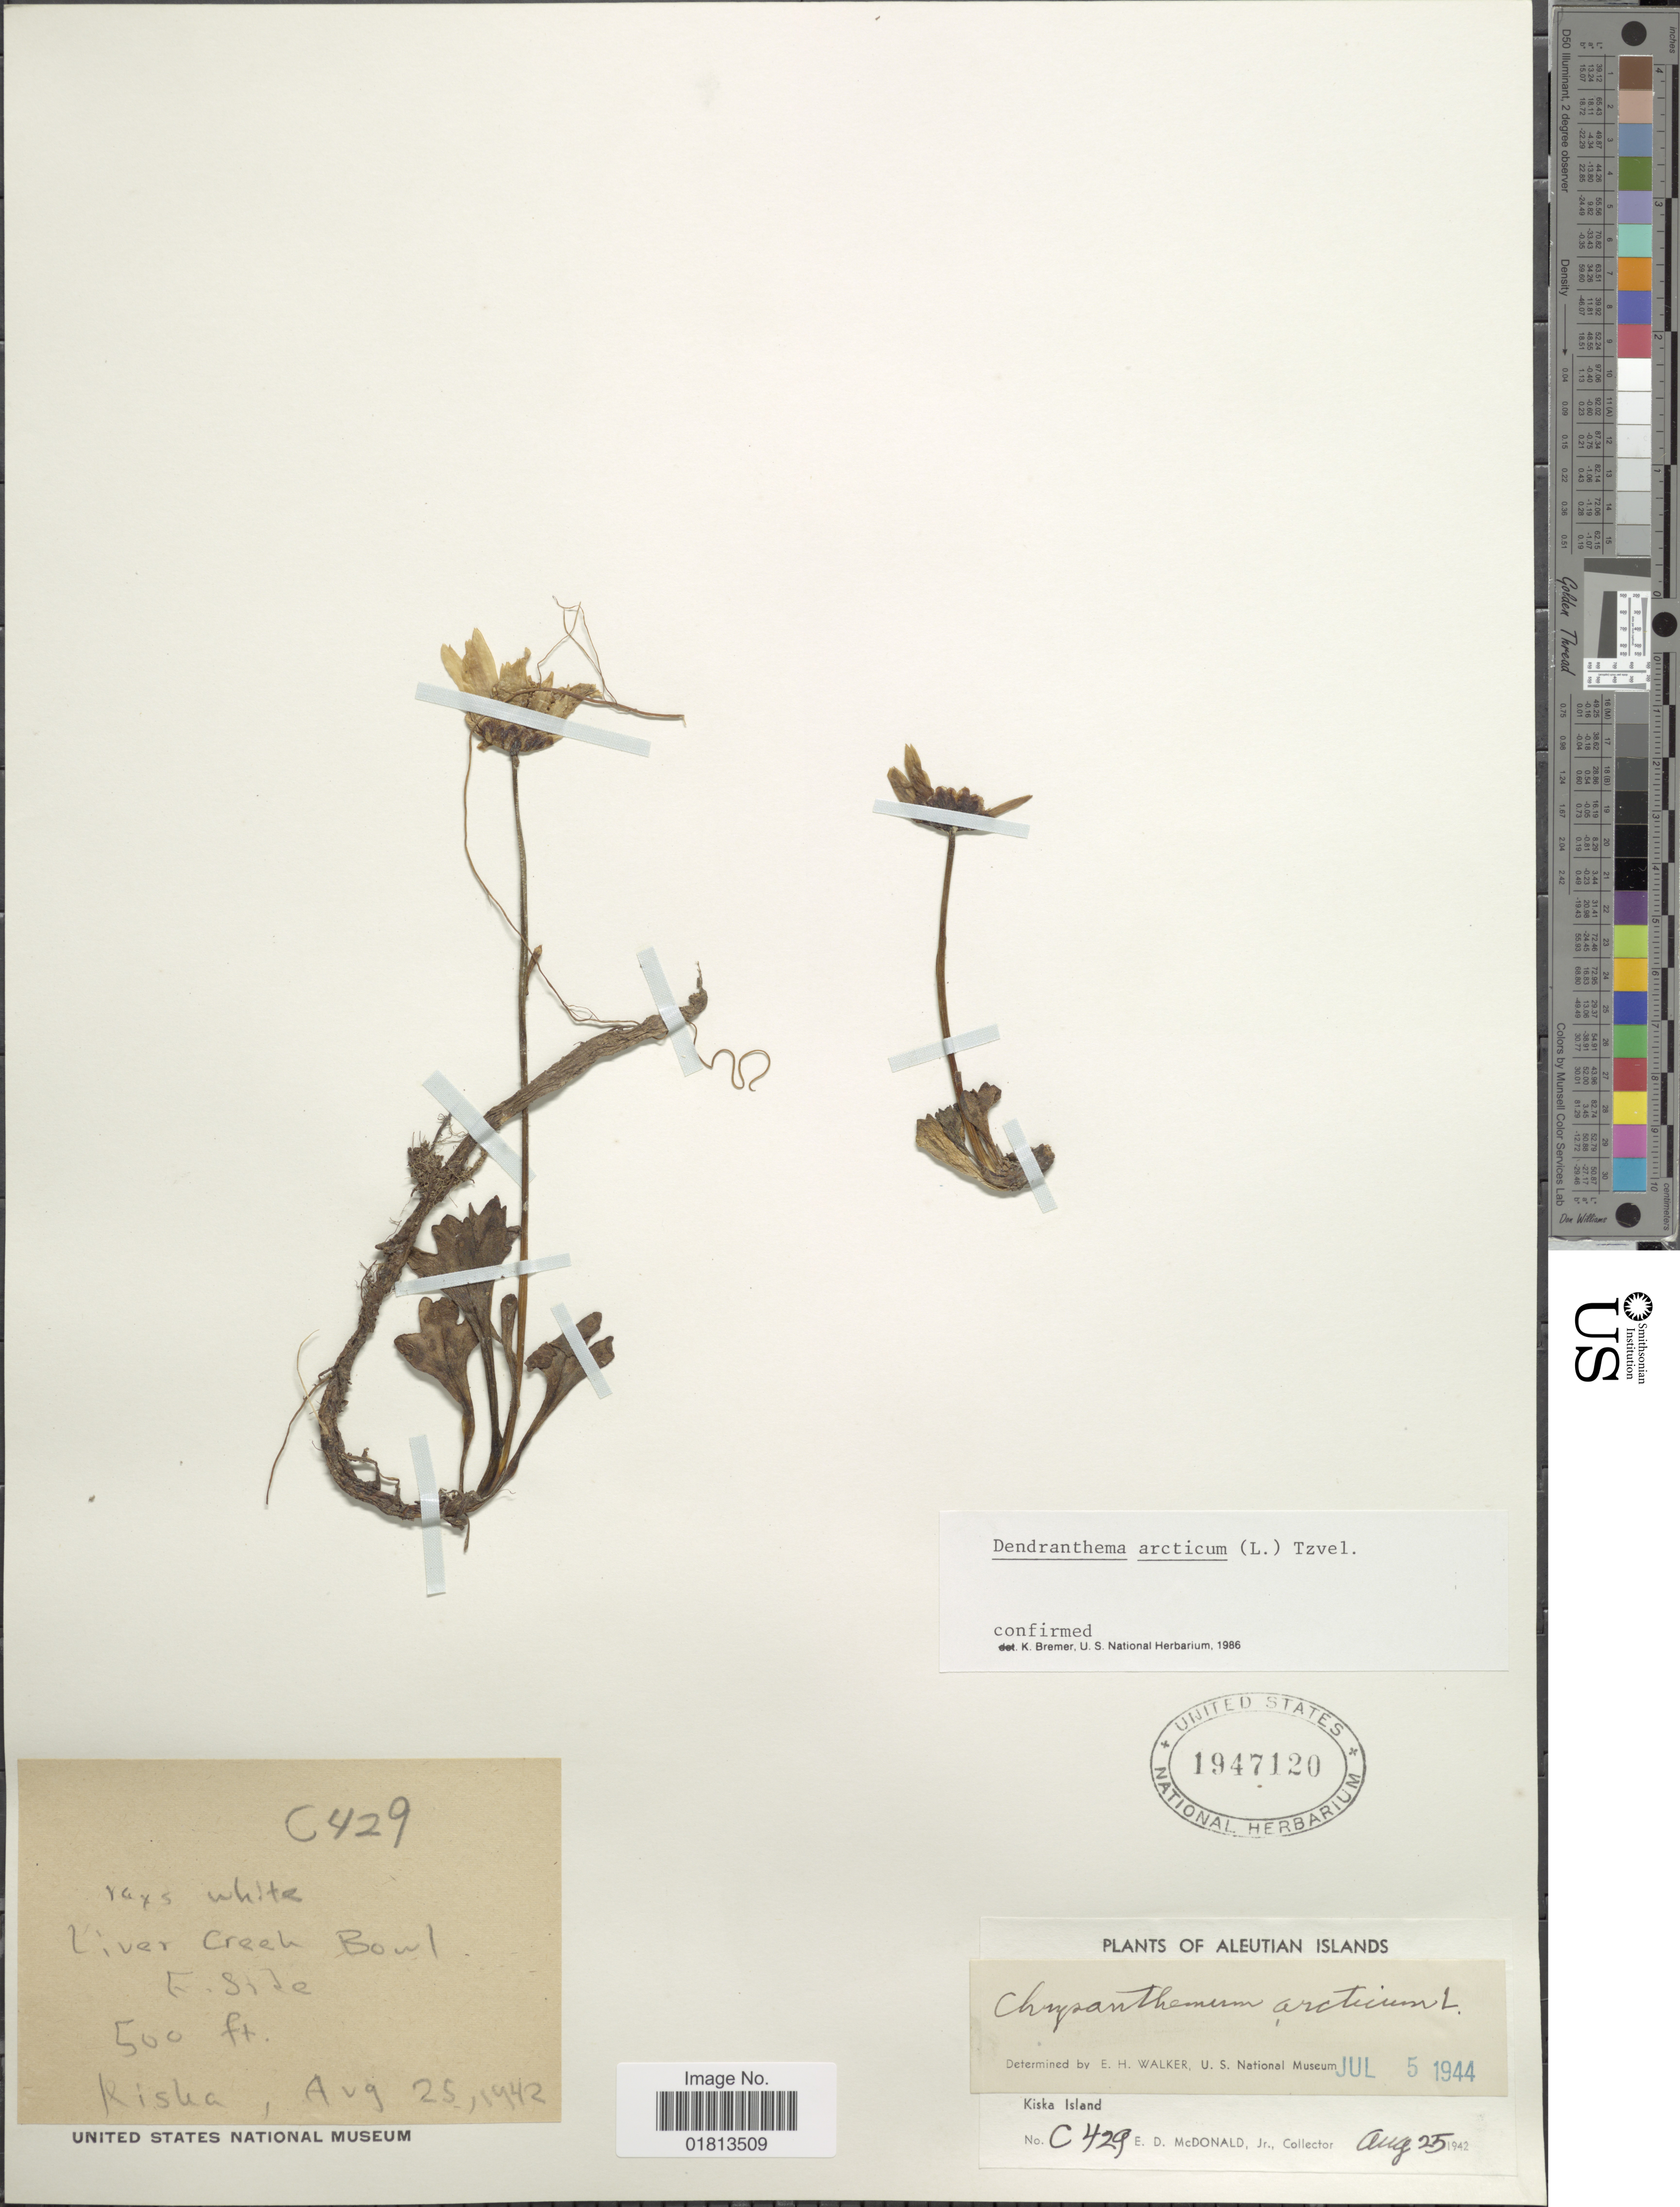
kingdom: Plantae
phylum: Tracheophyta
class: Magnoliopsida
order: Asterales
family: Asteraceae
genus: Dendranthema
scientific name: Dendranthema arcticum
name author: (L.) Tzvelev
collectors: E. D. McDonald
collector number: C429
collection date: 1942-08-25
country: United States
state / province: Alaska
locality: Aleutian Islands, Kiska Island, Liver Creek Bowl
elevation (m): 152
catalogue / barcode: US 1947120